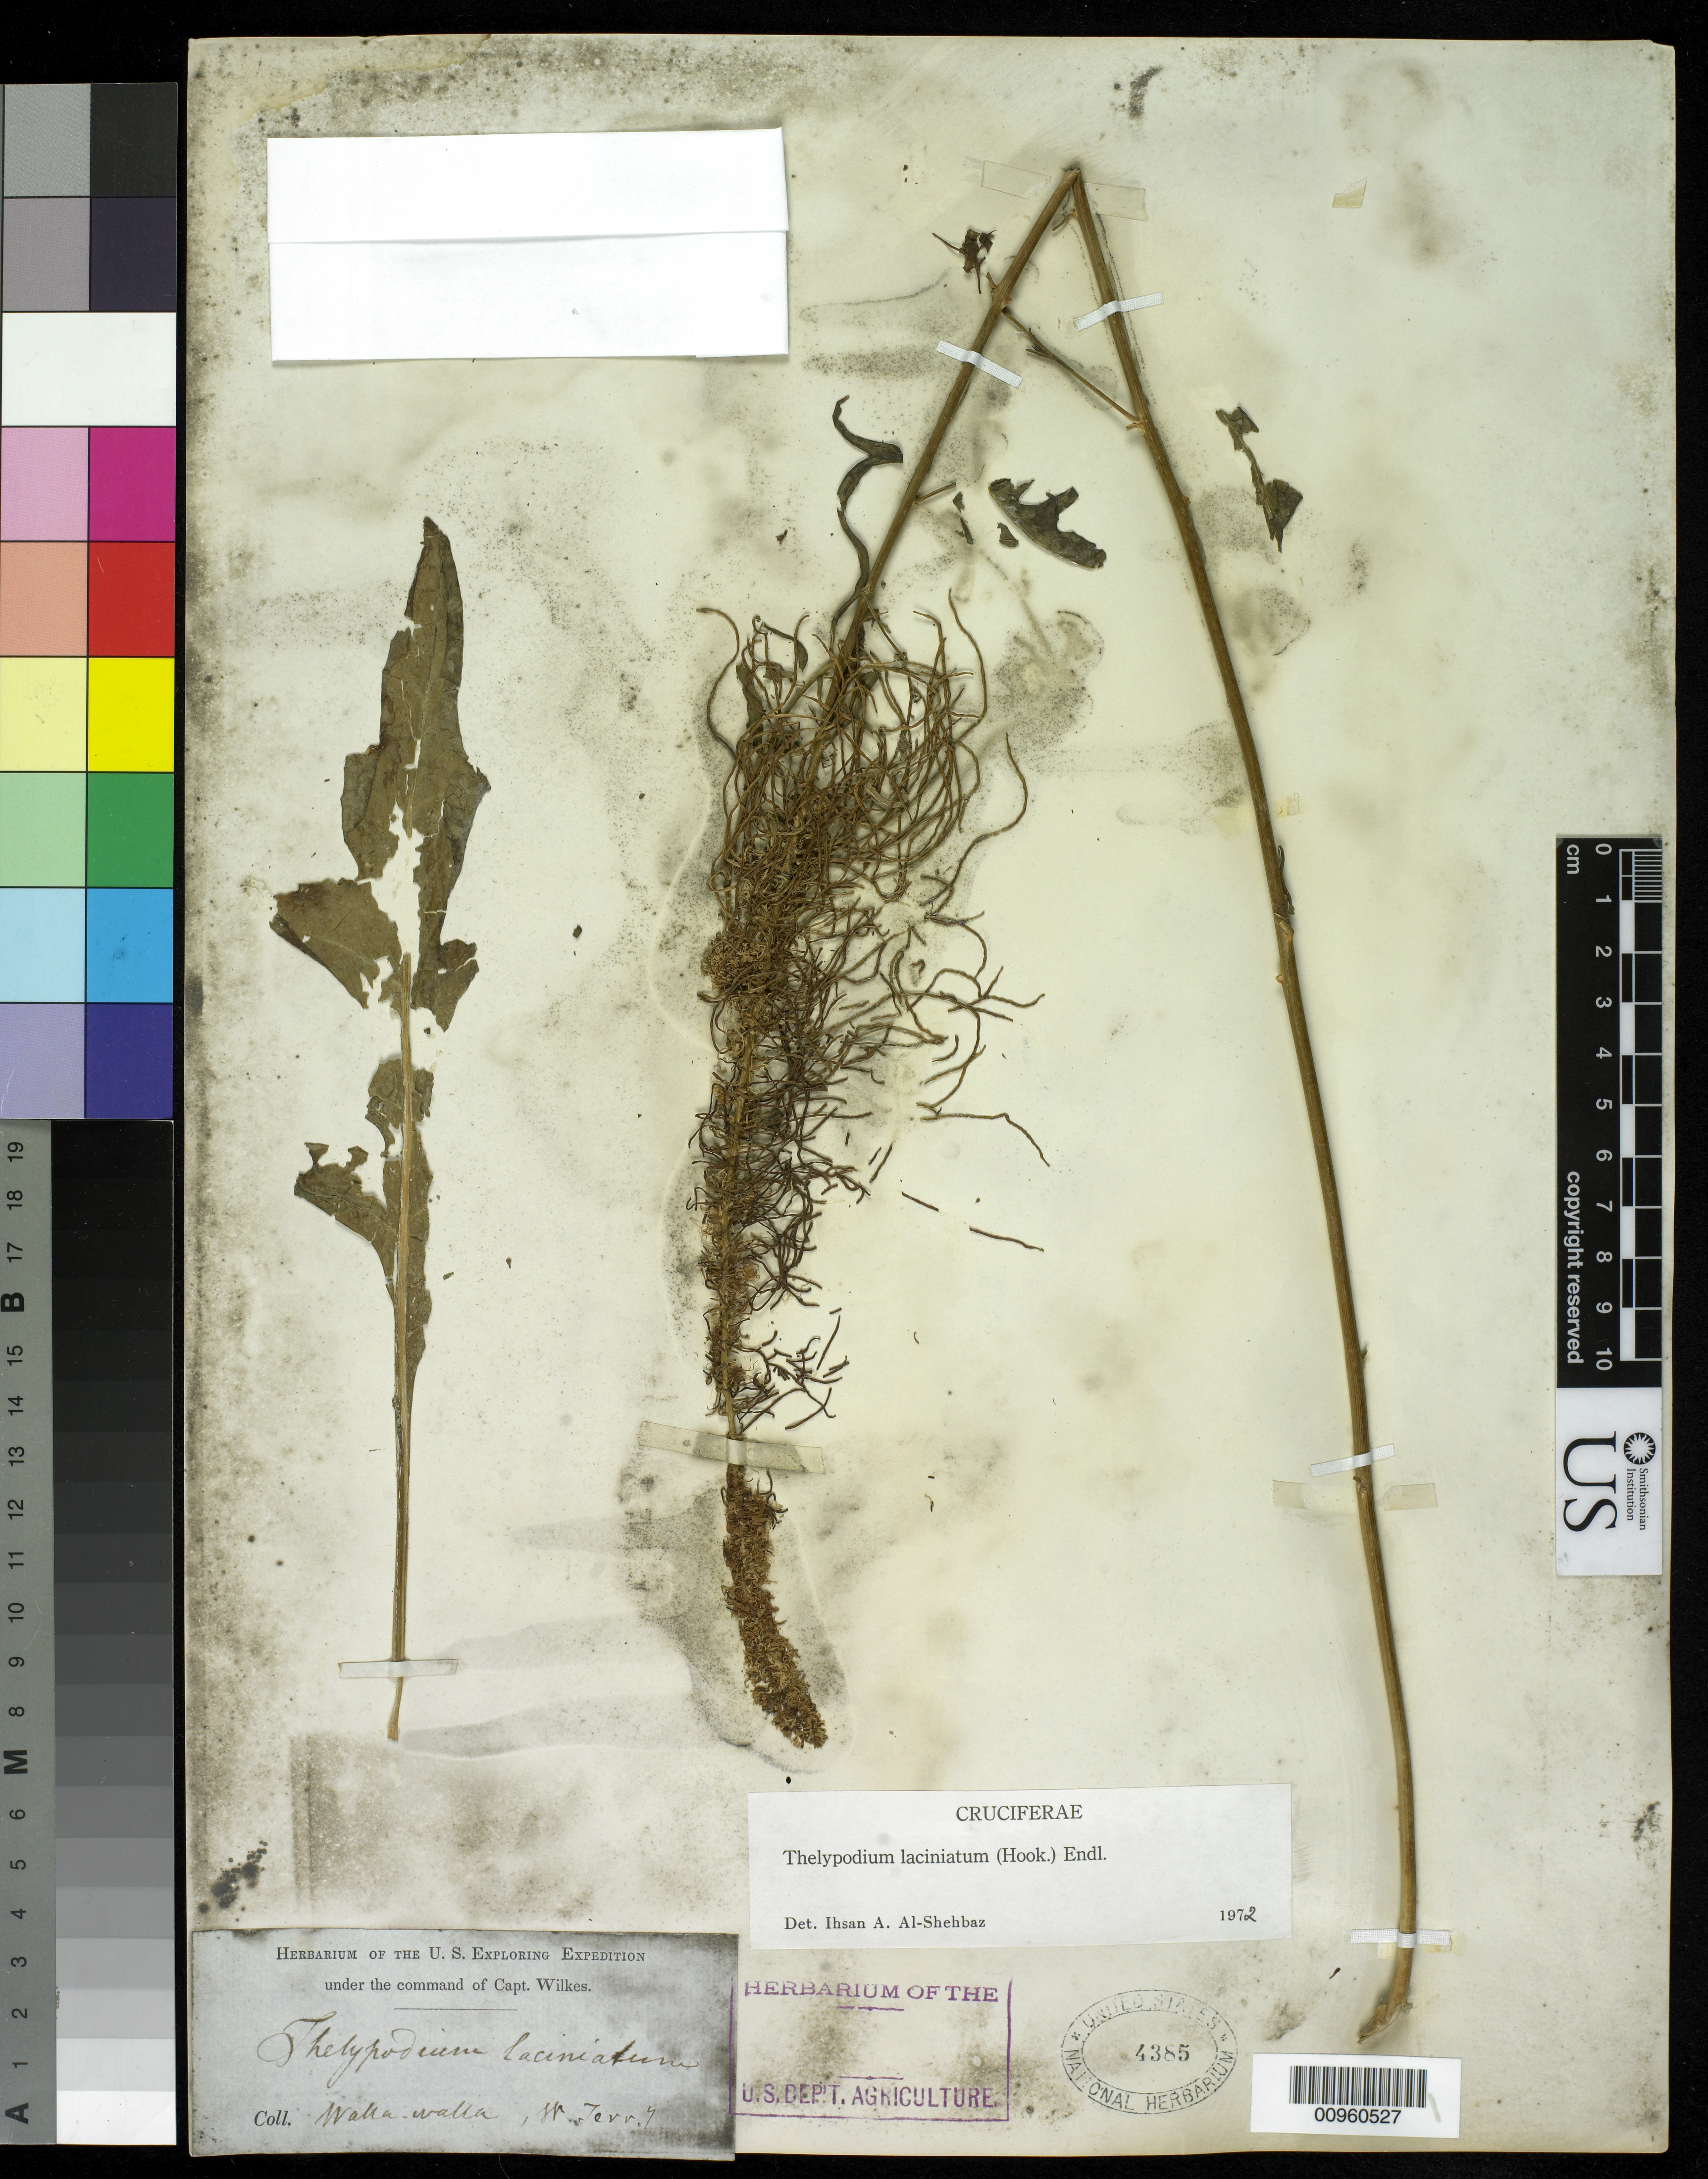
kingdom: Plantae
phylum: Tracheophyta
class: Magnoliopsida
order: Brassicales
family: Brassicaceae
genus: Thelypodium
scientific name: Thelypodium laciniatum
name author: (Hook.) Endl.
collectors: Wilkes Explor. Exped.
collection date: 1838/1842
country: United States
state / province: Washington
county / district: Walla Walla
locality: Walla Walla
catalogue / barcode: US 4385